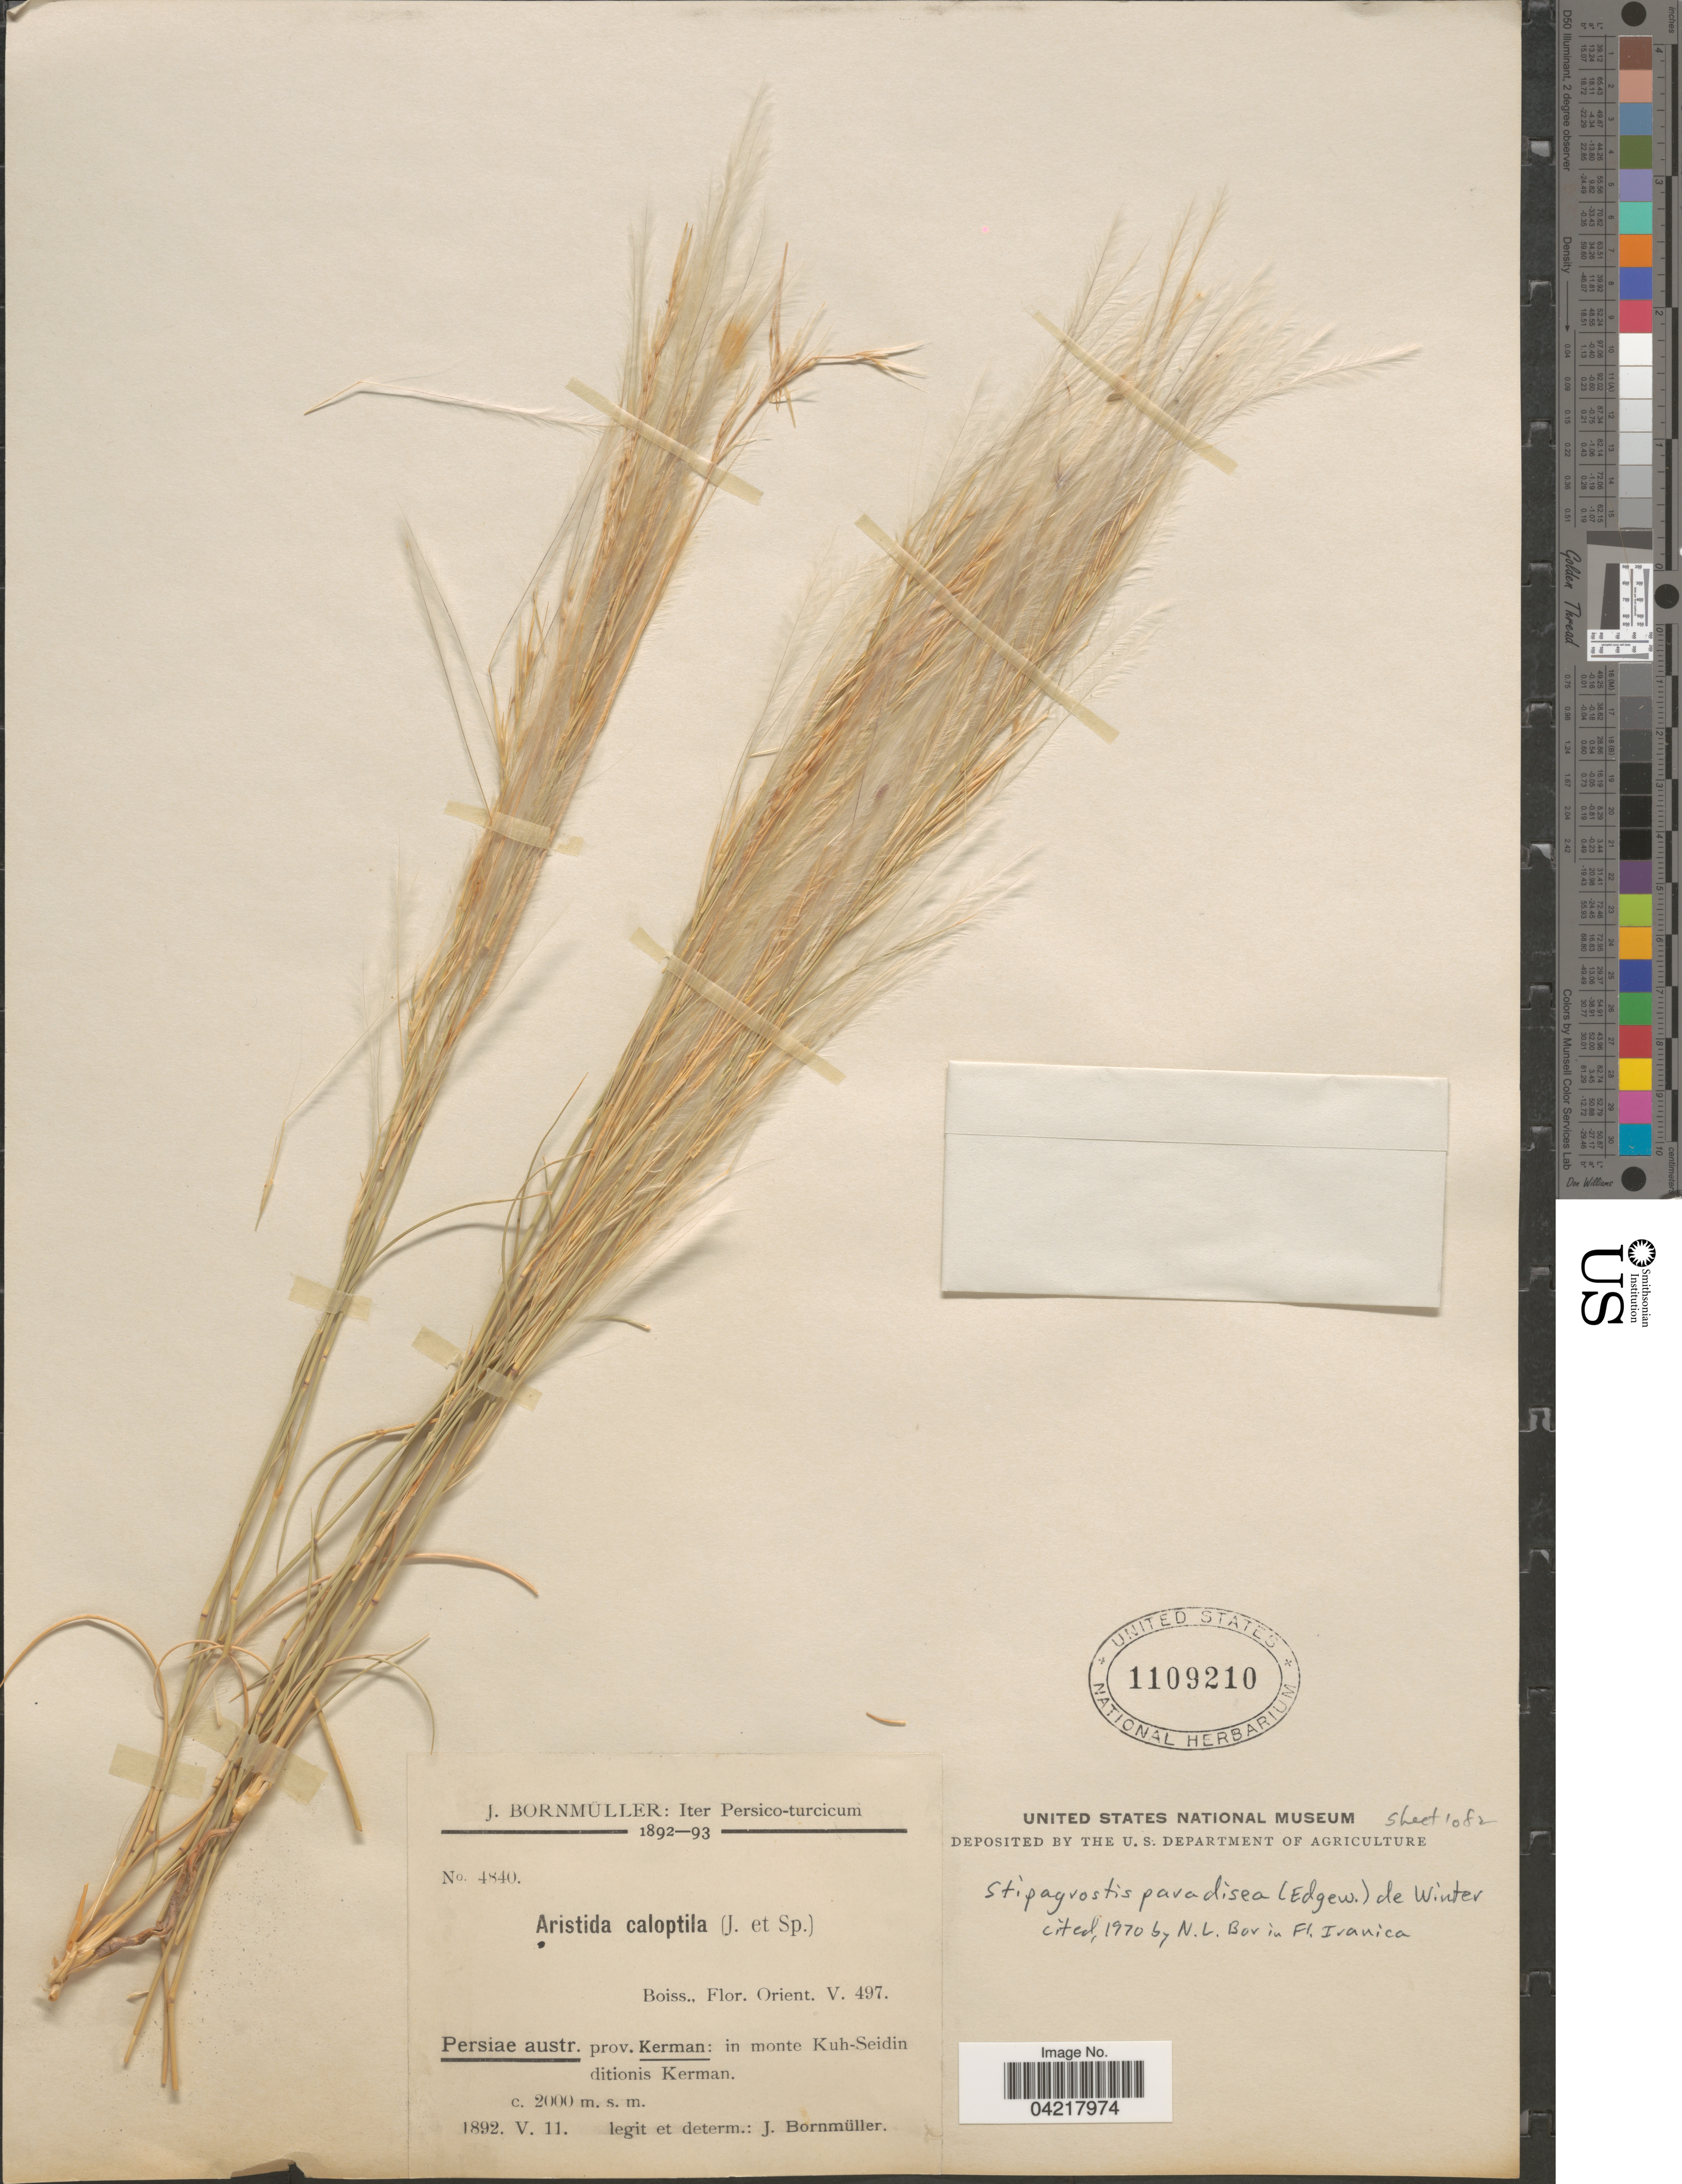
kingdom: Plantae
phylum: Tracheophyta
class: Liliopsida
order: Poales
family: Poaceae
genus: Stipagrostis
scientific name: Stipagrostis paradisea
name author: (Edgew.) De Winter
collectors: J. Bornmüller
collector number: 4840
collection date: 1892-05-11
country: Iran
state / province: Kerman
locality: Iter Persico-turcicum. Persiae austr. prov. Kerman: in monte Kuh-Seidin ditionis Kerman.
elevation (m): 2000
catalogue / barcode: US 1109210